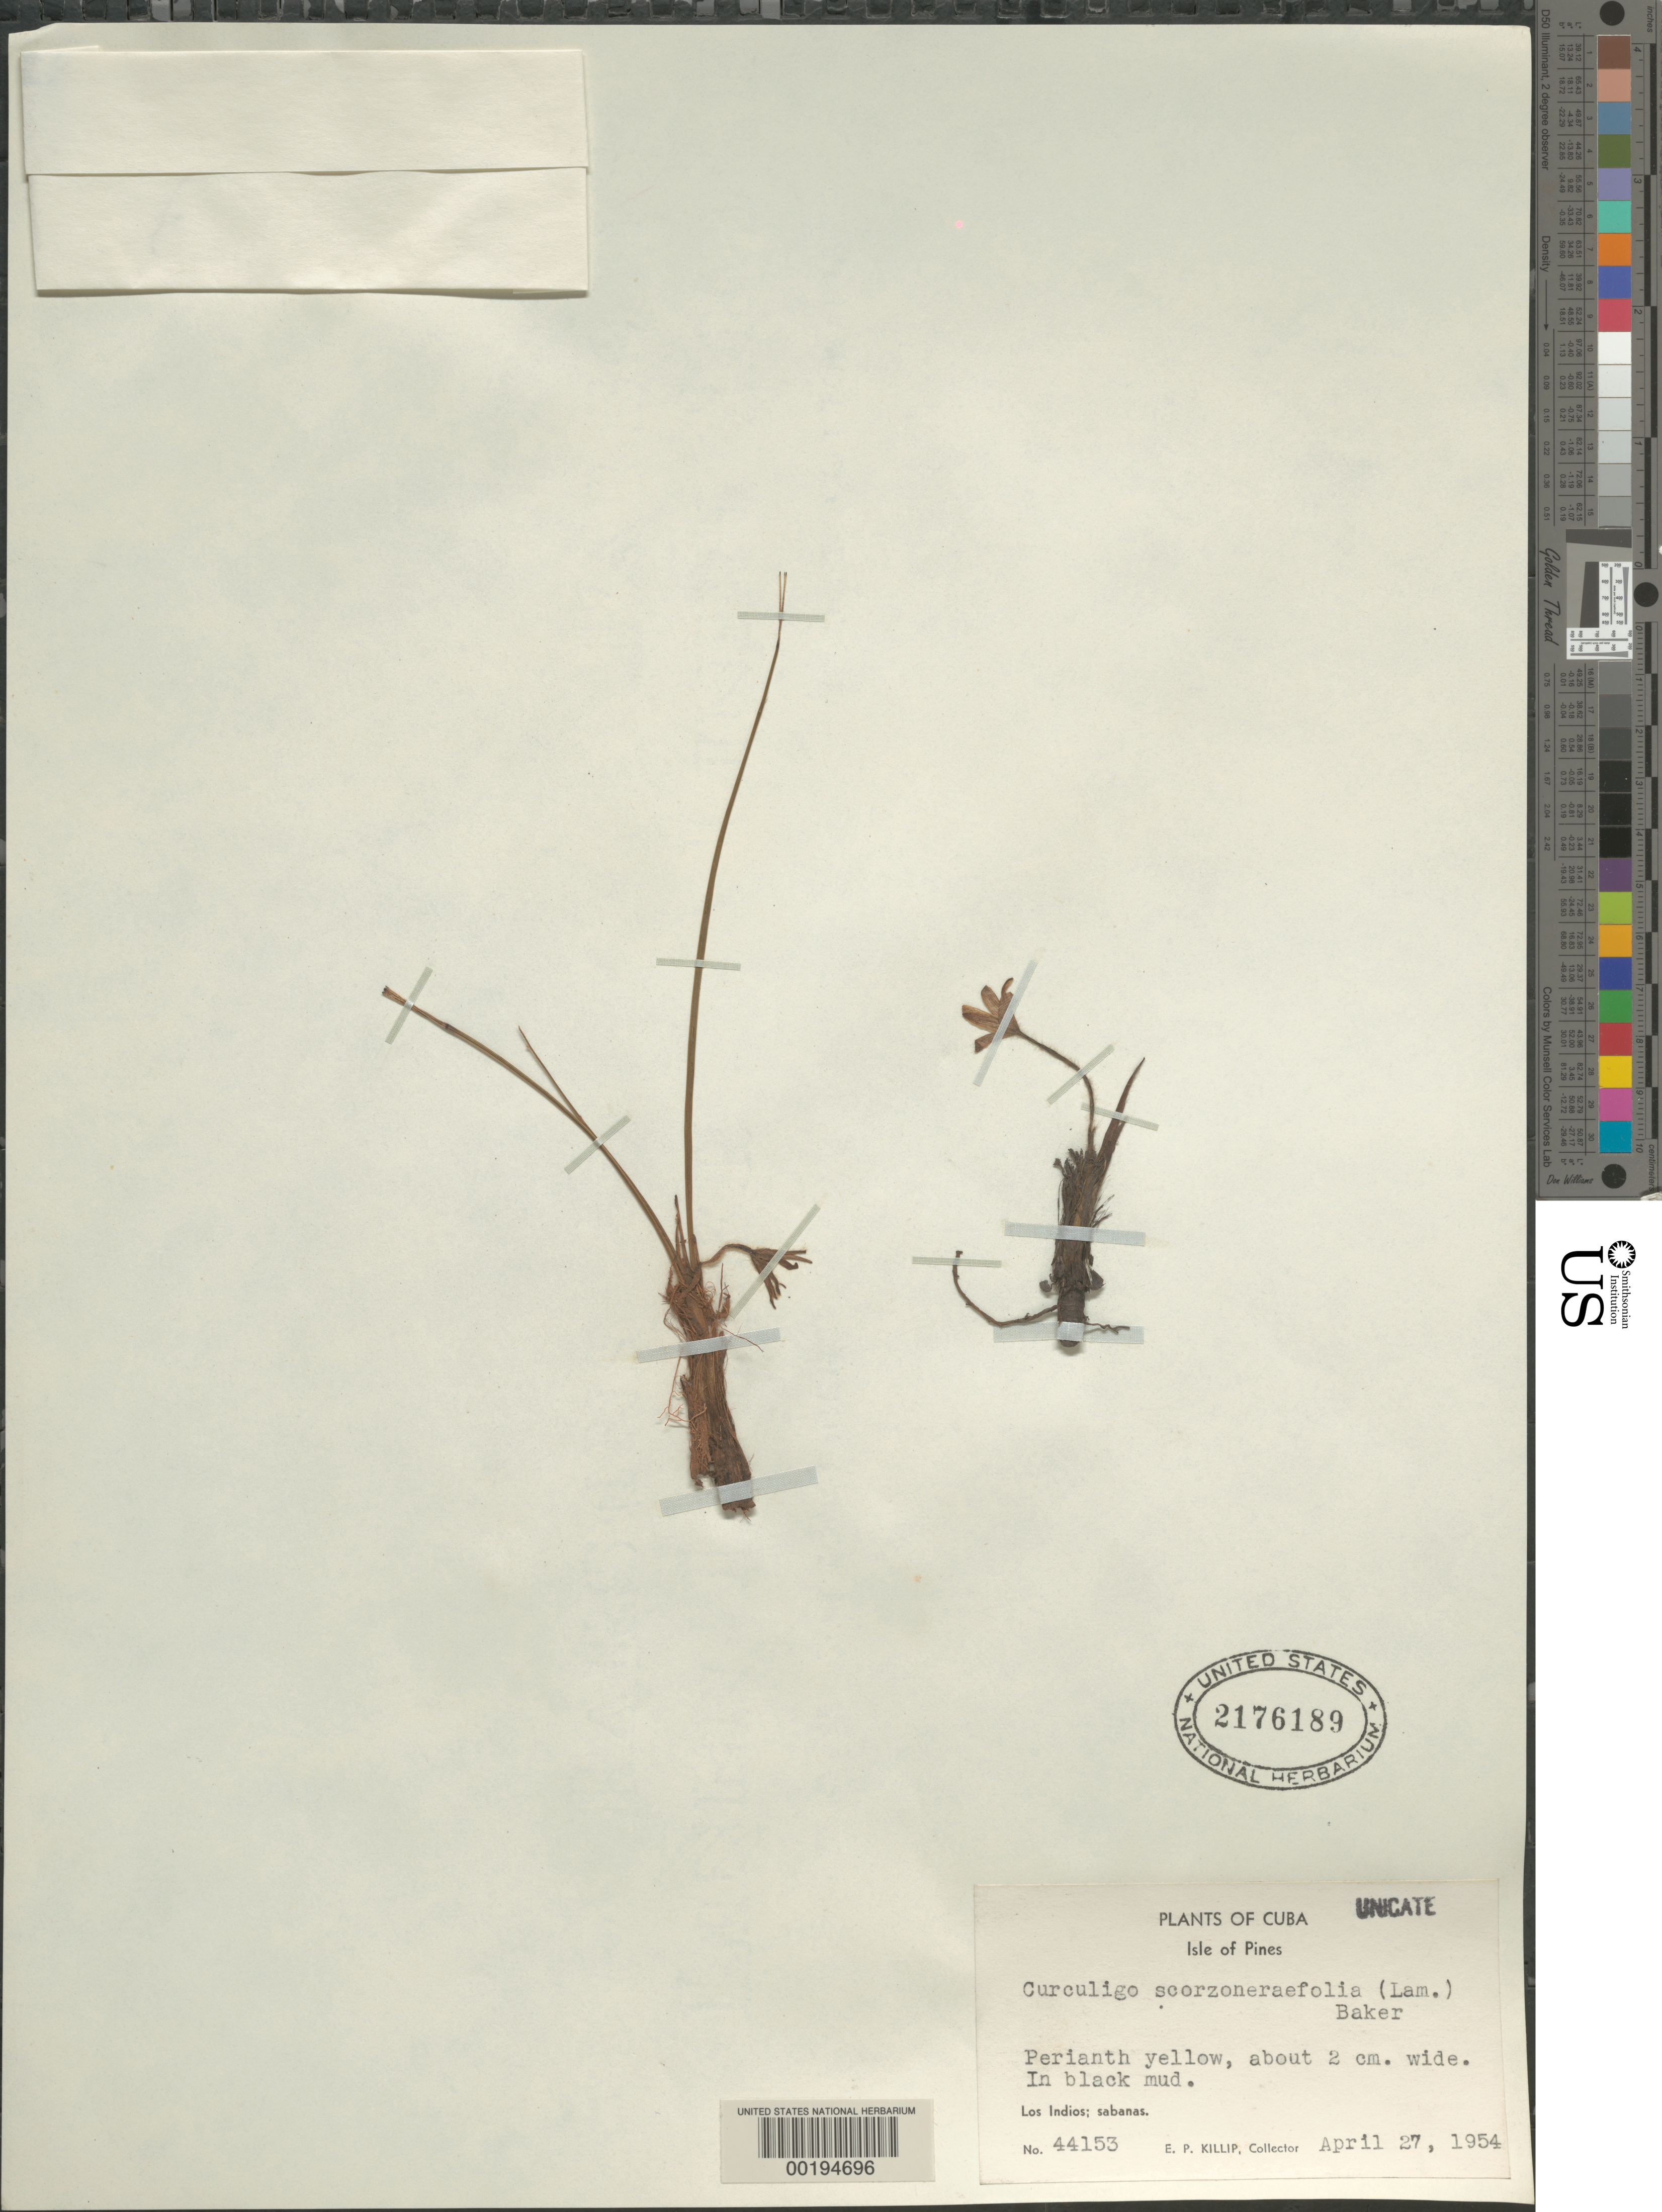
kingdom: Plantae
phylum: Tracheophyta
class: Liliopsida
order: Asparagales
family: Hypoxidaceae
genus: Curculigo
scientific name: Curculigo scorzonerifolia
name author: (Lam.) Baker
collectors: E. P. Killip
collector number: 44153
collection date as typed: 27 Apr 1954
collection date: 1954-04-27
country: Cuba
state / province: Isla de La Juventud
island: Isla de La Juventud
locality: Los indios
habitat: In black mud; sabanas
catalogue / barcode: US 2176189